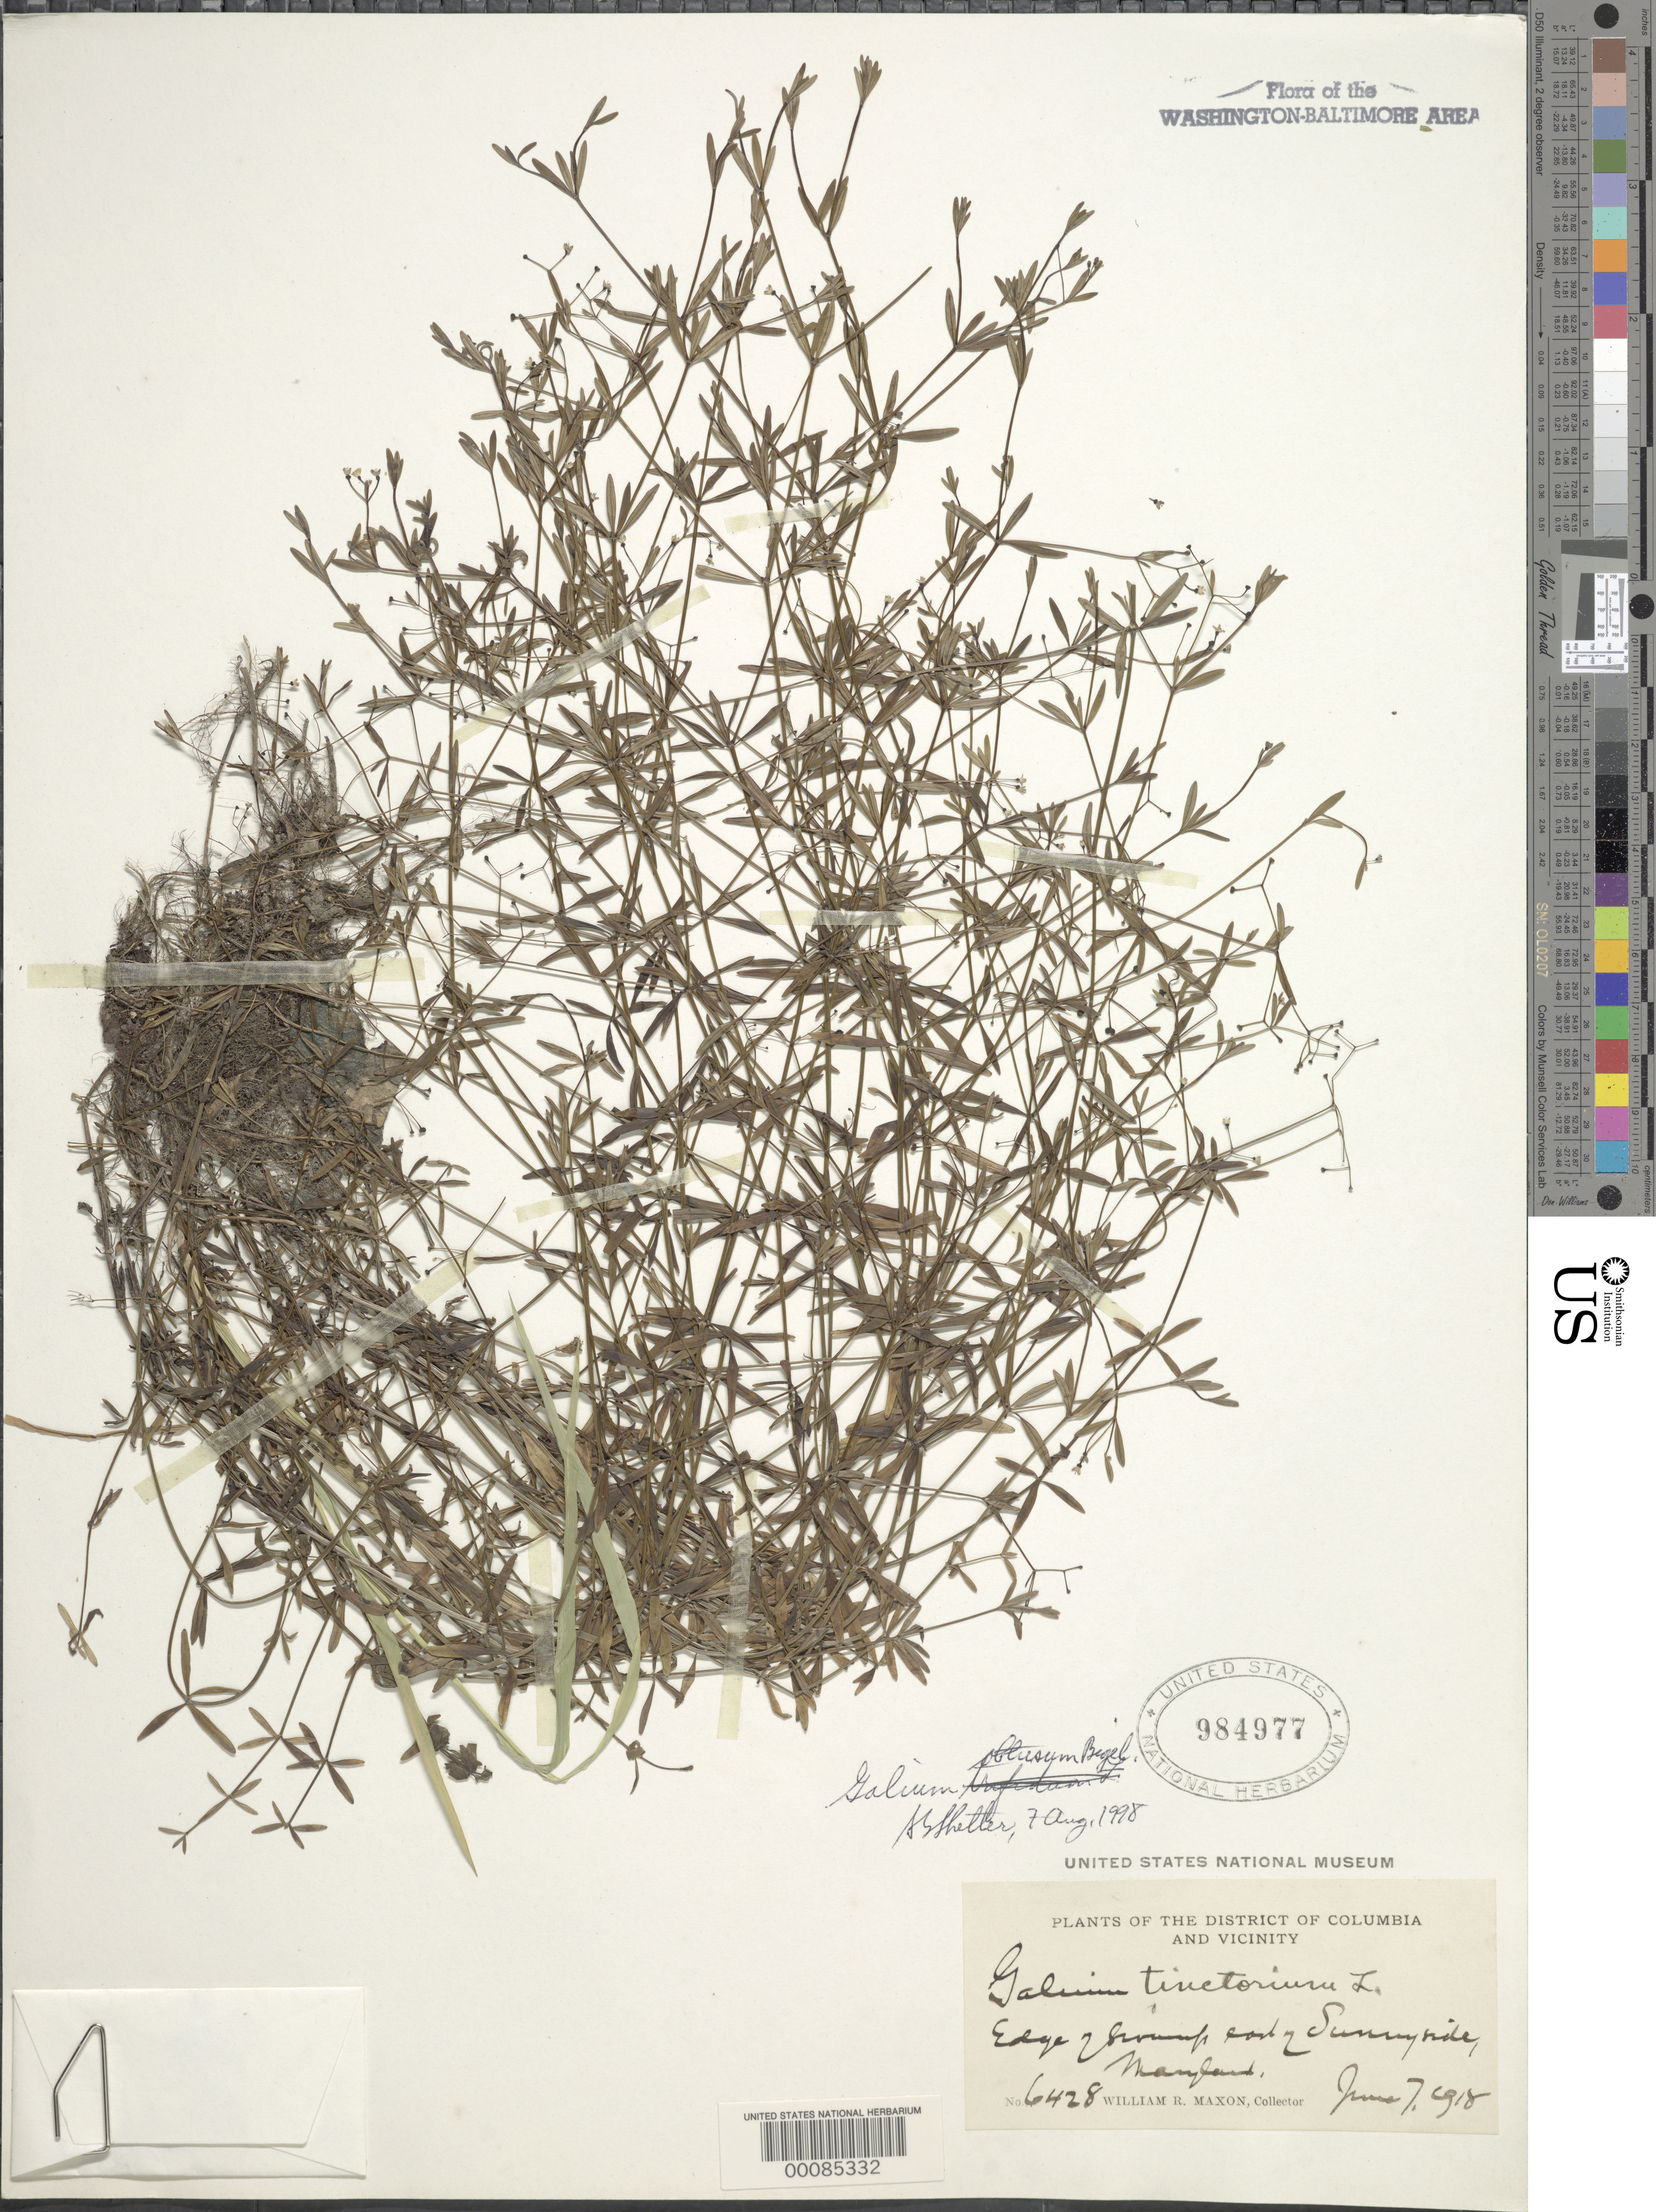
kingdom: Plantae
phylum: Tracheophyta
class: Magnoliopsida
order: Gentianales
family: Rubiaceae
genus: Galium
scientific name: Galium obtusum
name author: Bigelow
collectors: W. R. Maxon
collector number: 6428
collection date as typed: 07 Jun 1918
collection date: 1918-06-07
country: United States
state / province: Maryland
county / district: Prince George's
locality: East of Sunnyside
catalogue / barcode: US 984977